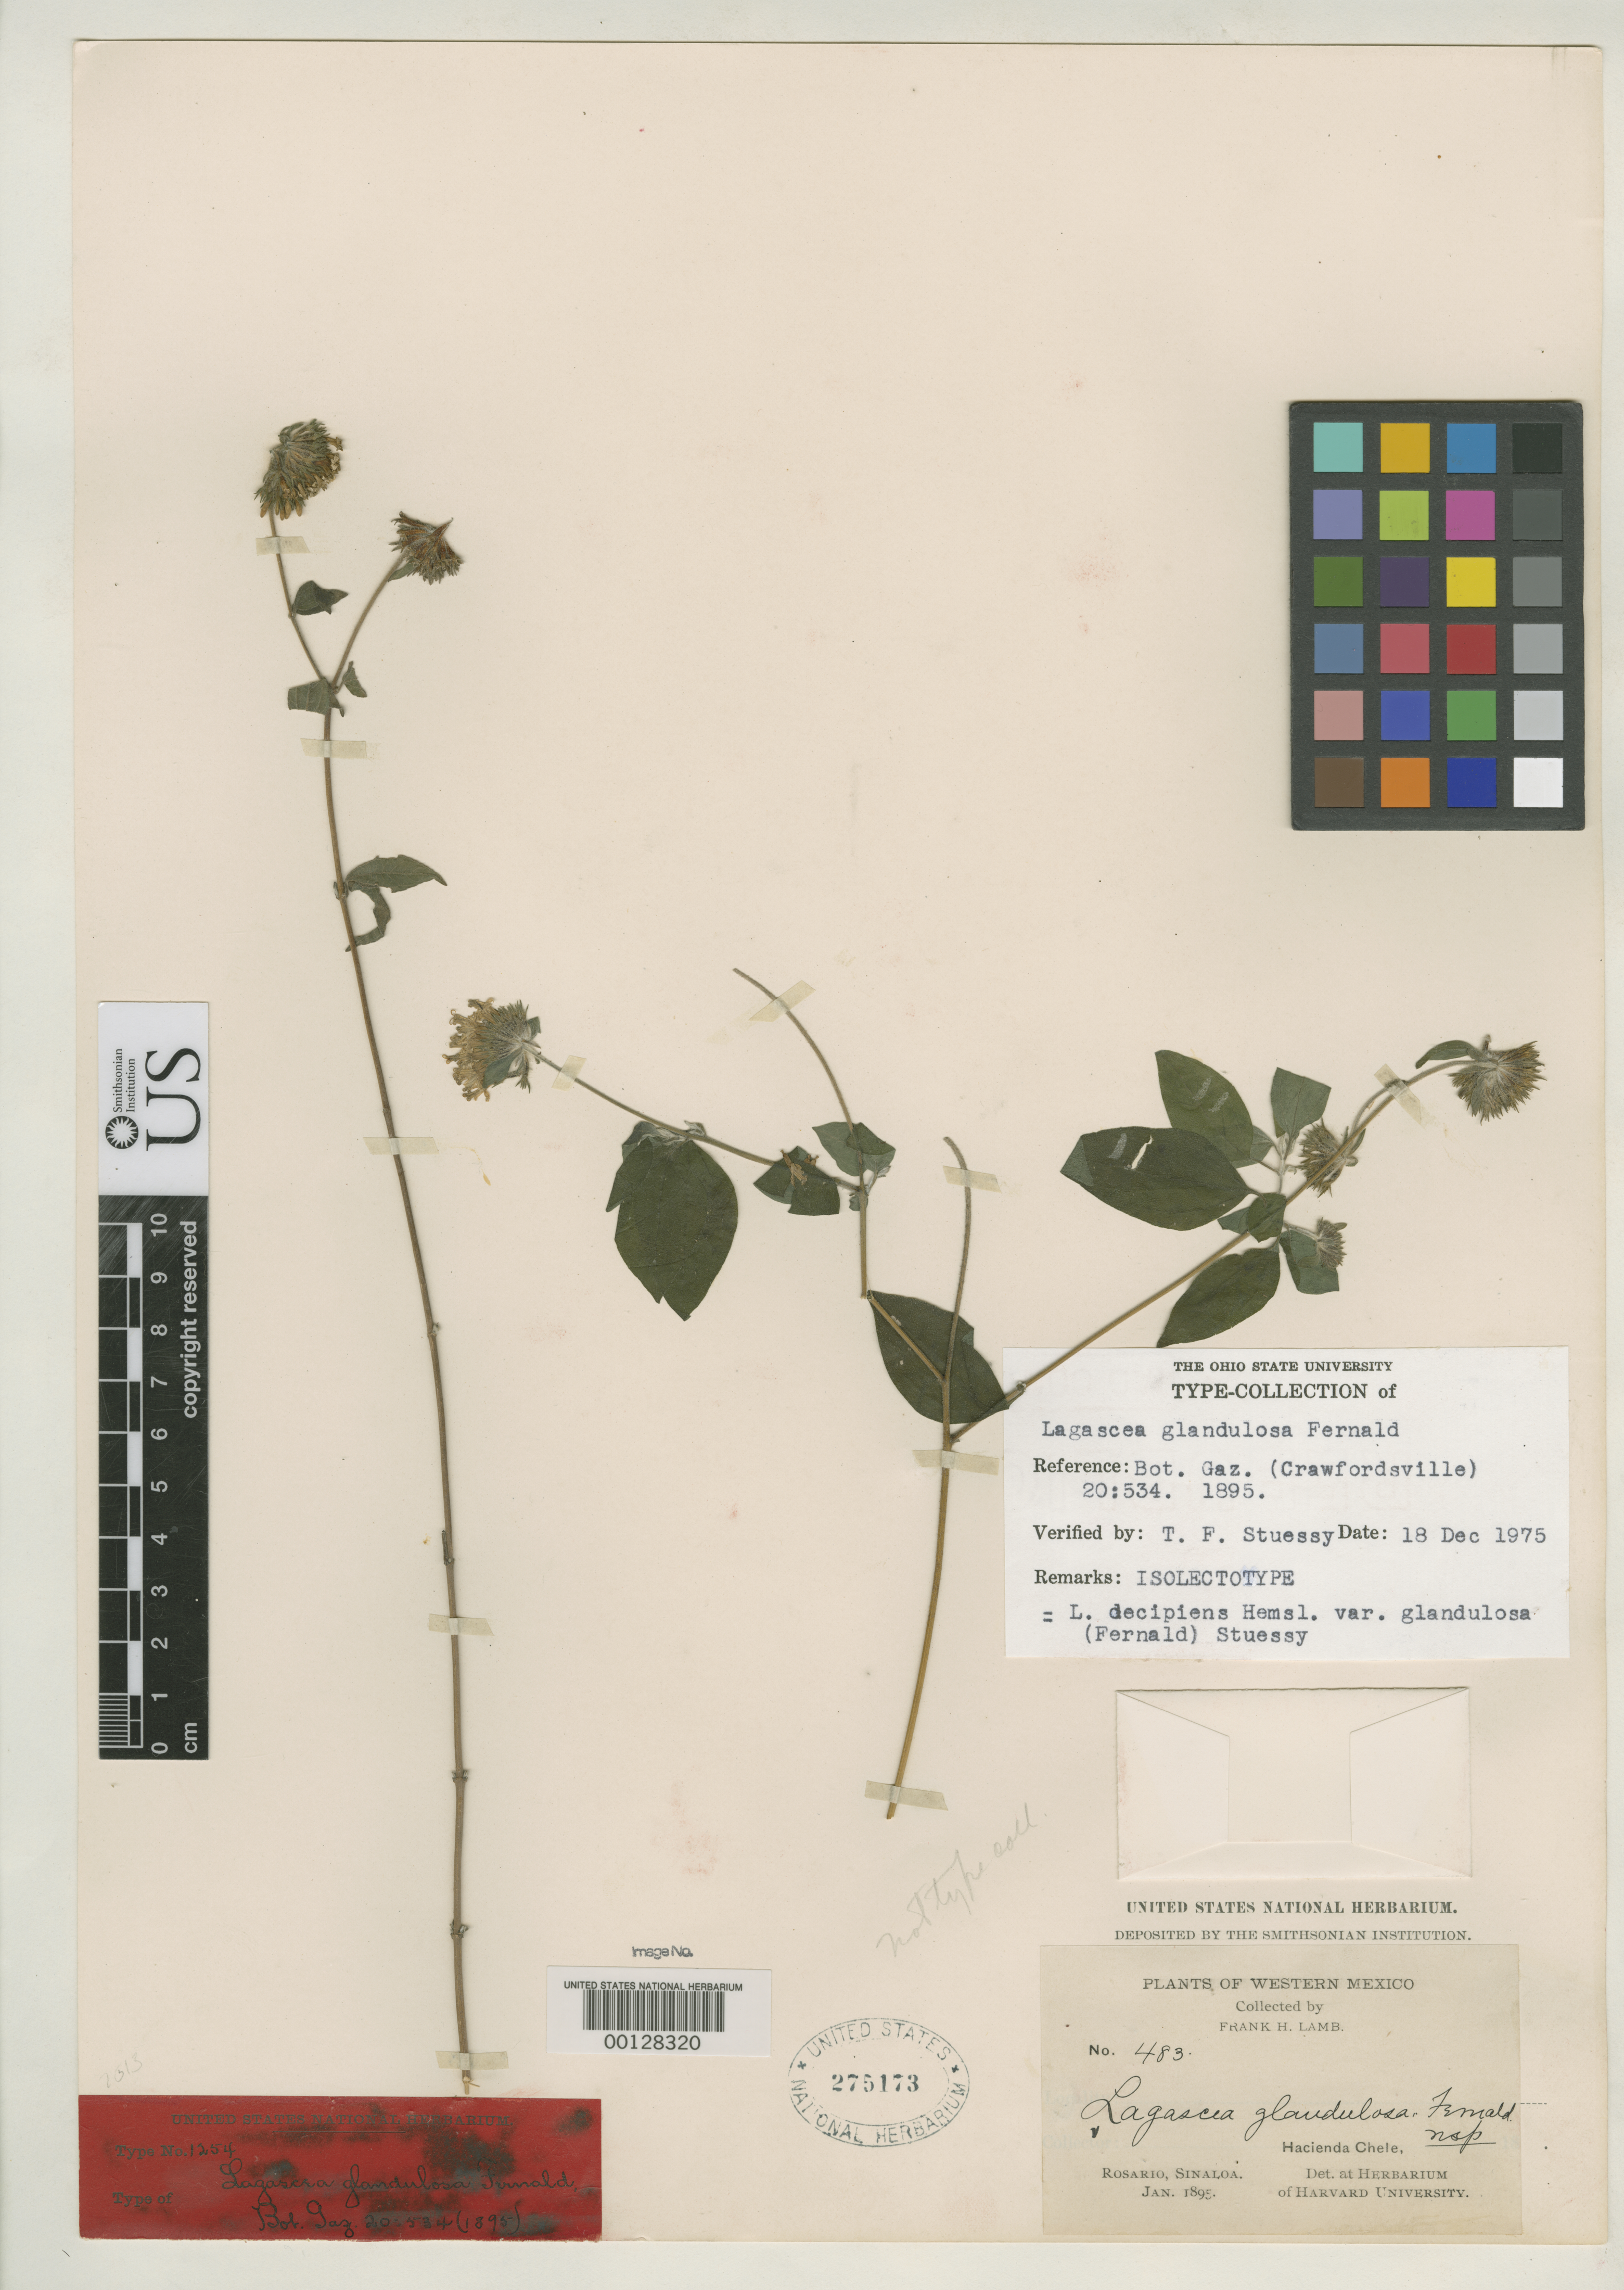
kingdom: Plantae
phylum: Tracheophyta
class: Magnoliopsida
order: Asterales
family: Asteraceae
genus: Lagascea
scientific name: Lagascea glandulosa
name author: Fernald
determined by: Stuessy, T. F.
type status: Isolectotype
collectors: F. H. Lamb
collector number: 483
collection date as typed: Jan 1895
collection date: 1895-01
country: Mexico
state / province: Sinaloa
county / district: Rosario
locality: Hacienda Chele.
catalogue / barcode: US 275173